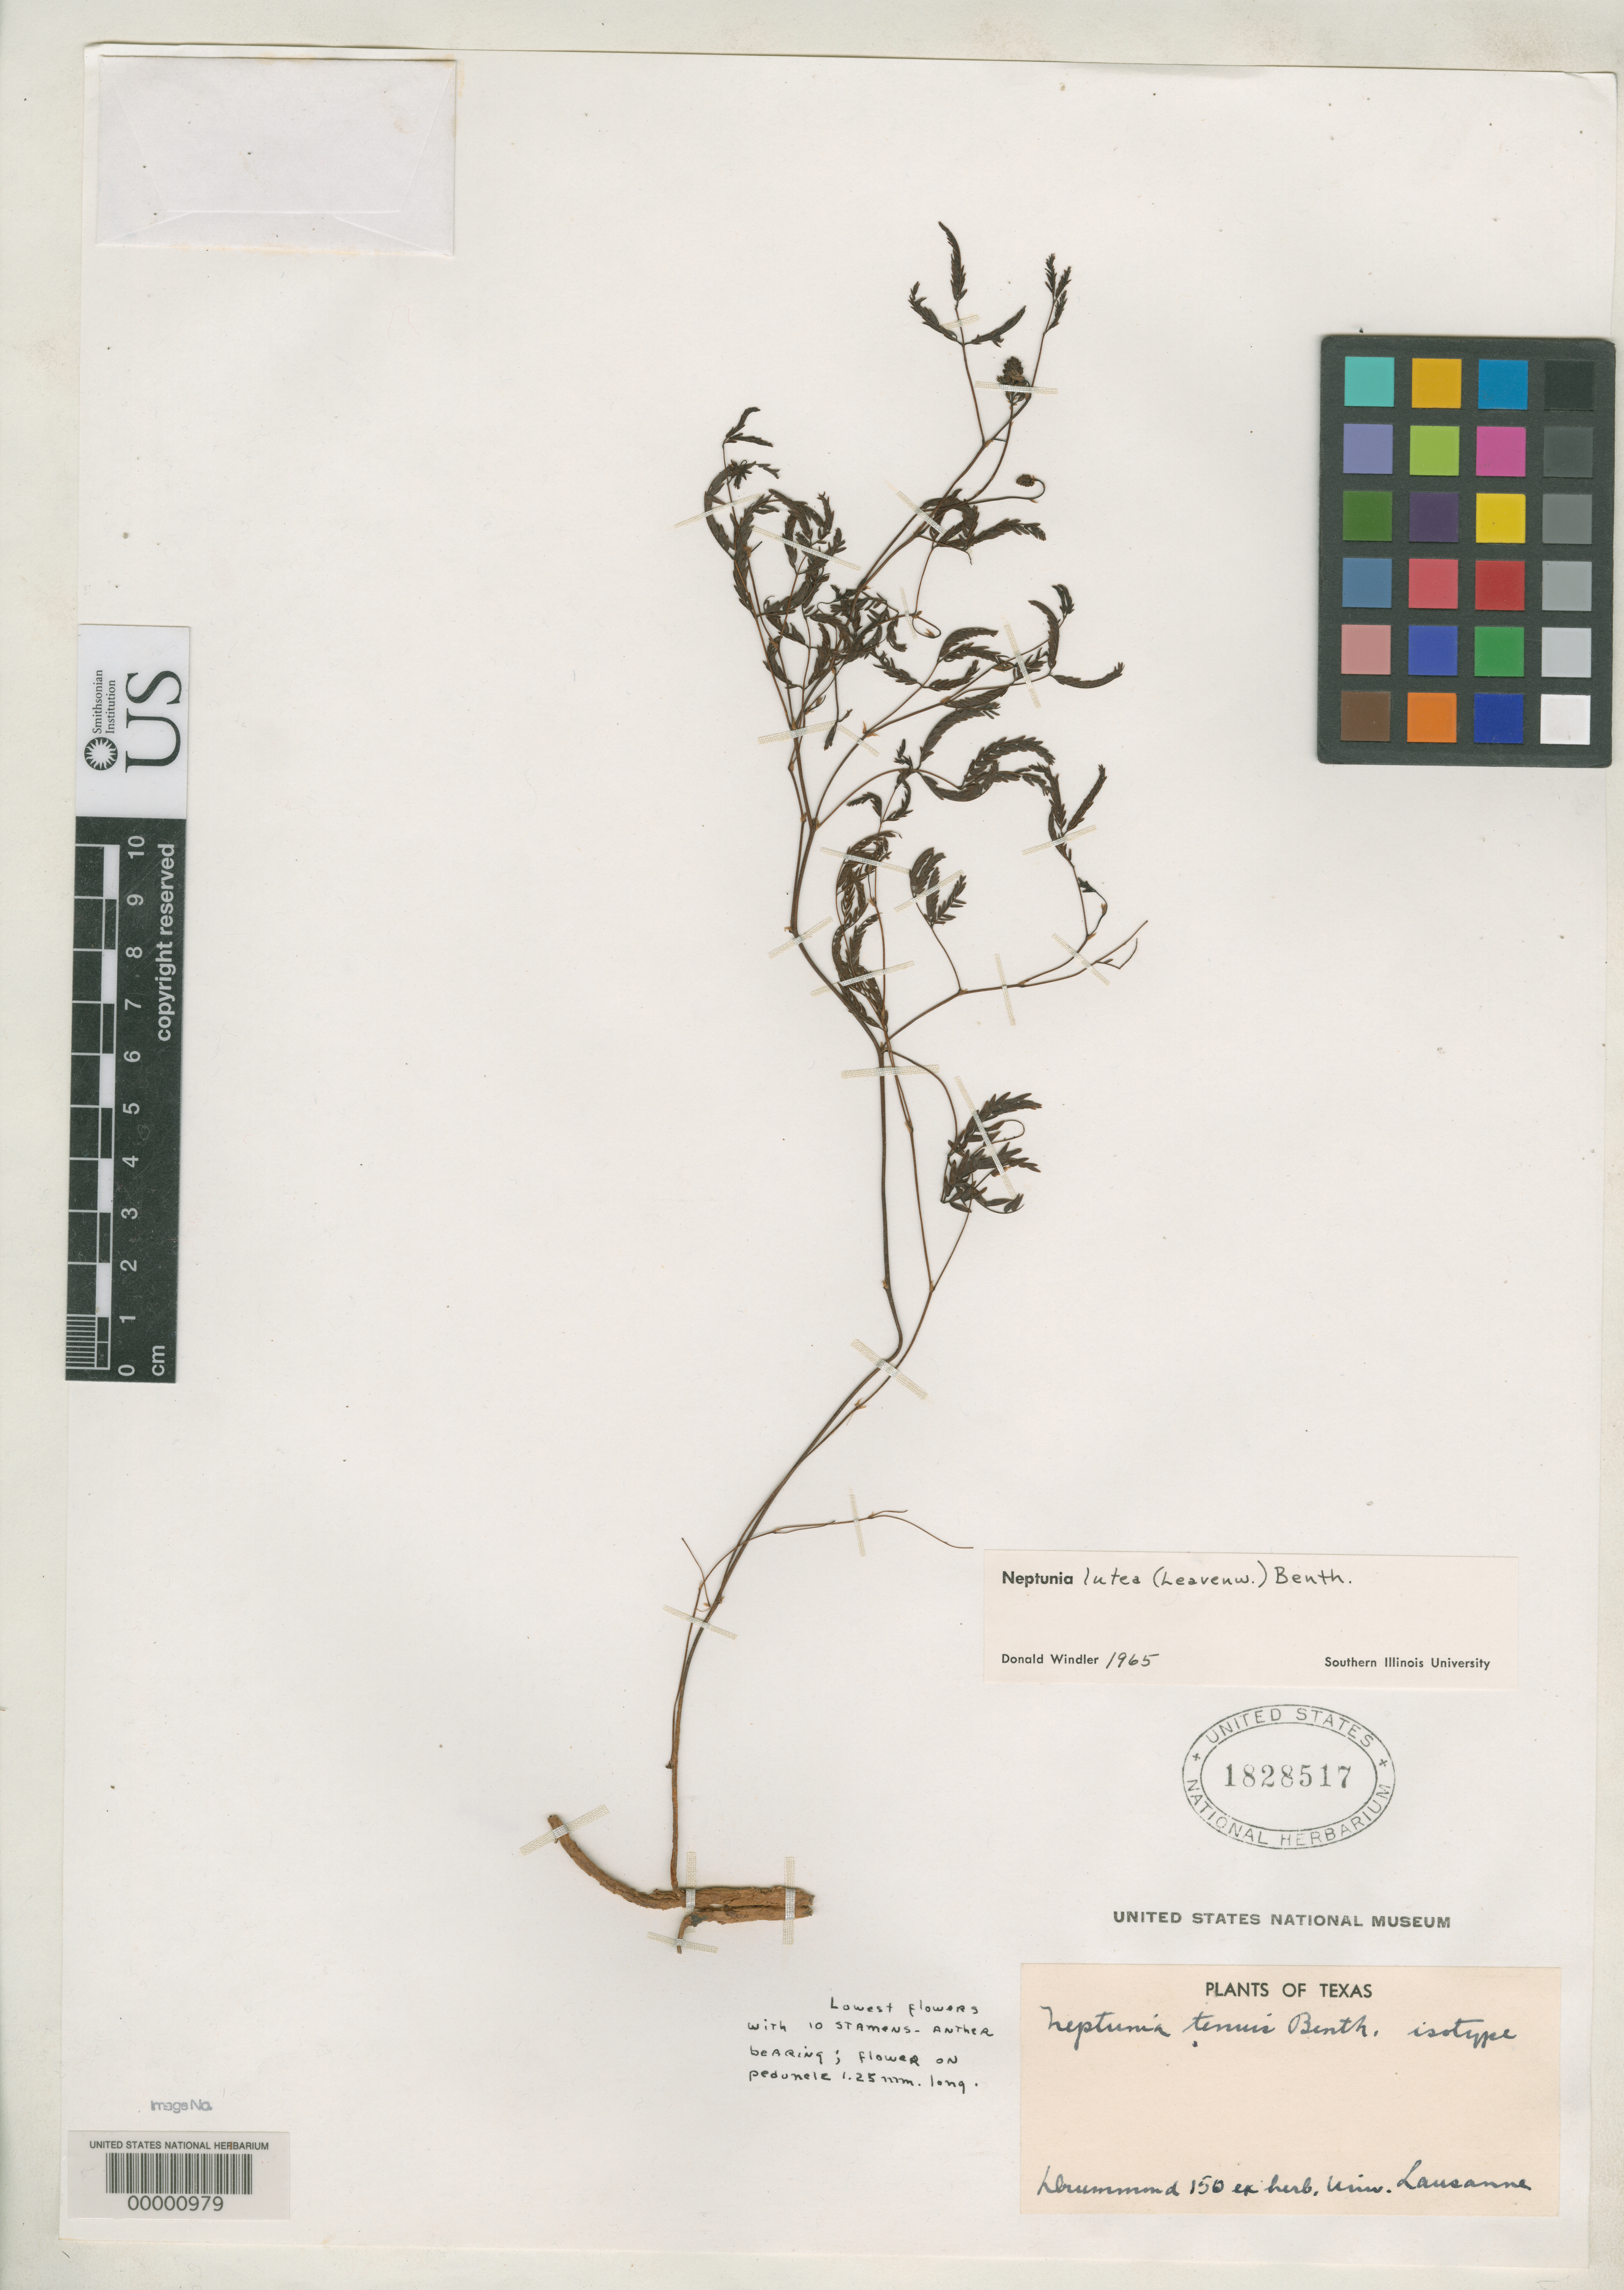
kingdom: Plantae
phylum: Tracheophyta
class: Magnoliopsida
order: Fabales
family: Fabaceae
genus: Neptunia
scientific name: Neptunia tenuis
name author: Benth.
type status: Isotype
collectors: -. Drummond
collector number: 150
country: United States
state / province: Texas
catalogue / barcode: US 1828517